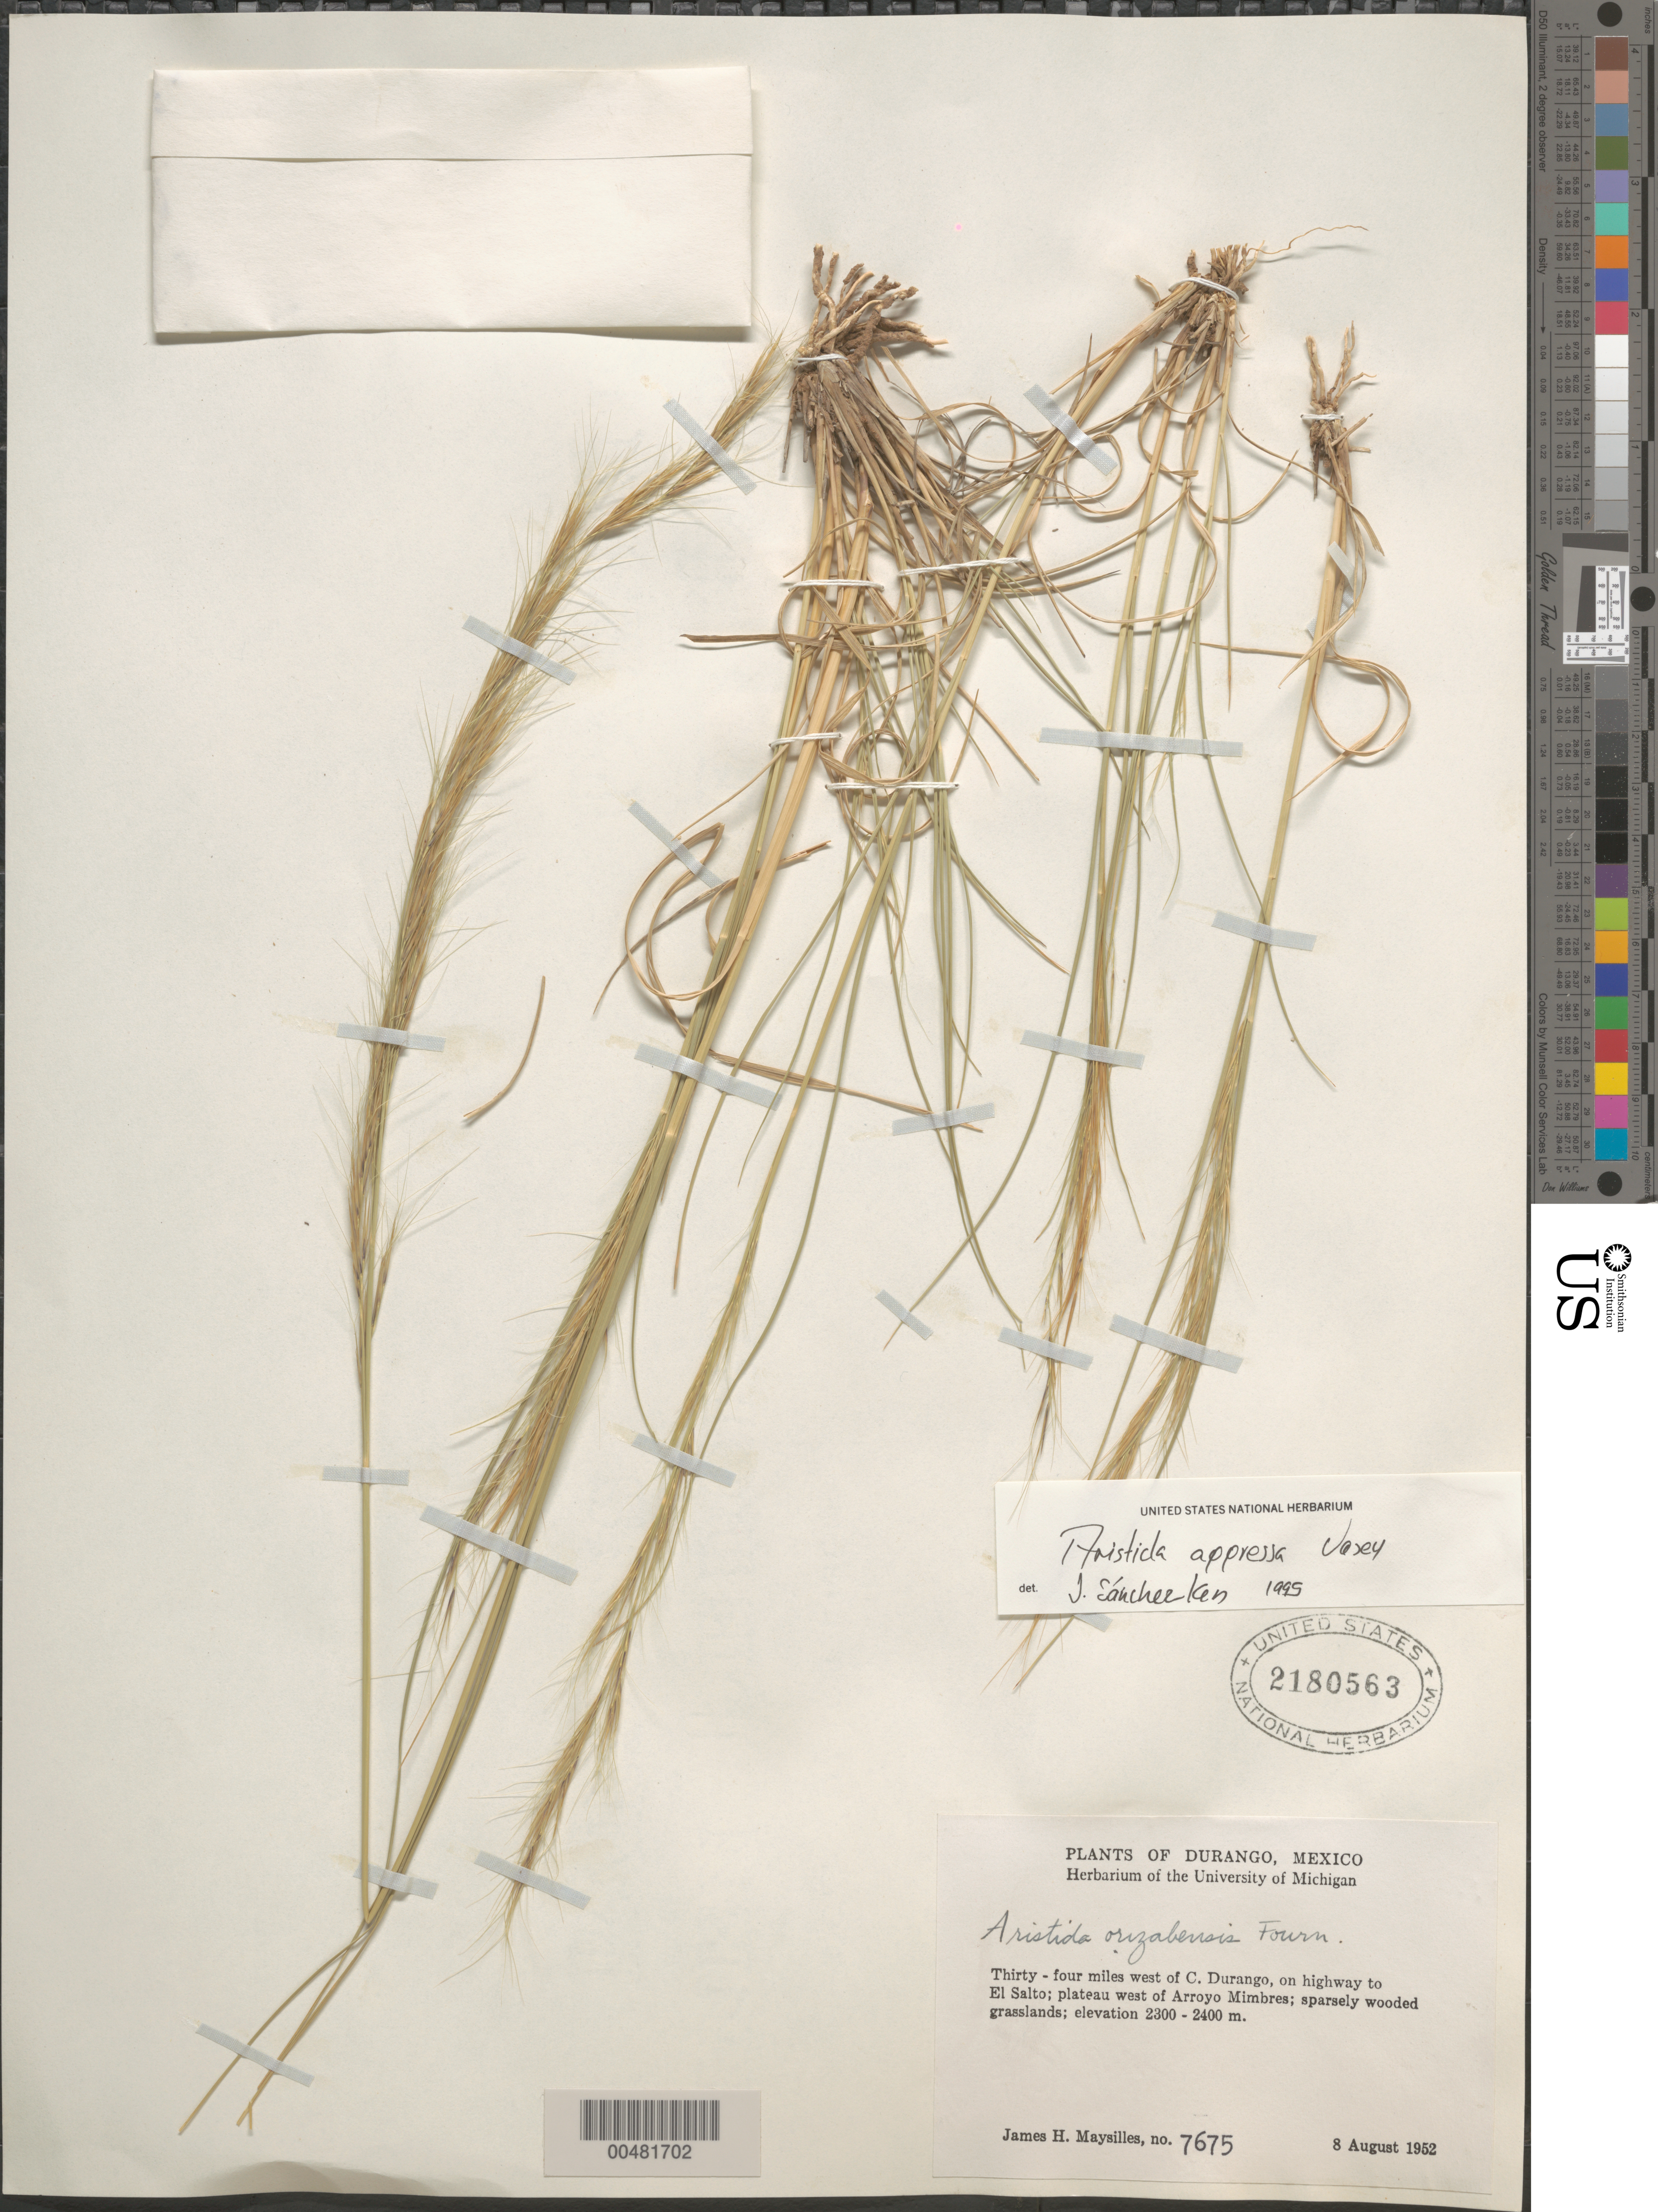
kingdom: Plantae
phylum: Tracheophyta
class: Liliopsida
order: Poales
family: Poaceae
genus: Aristida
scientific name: Aristida appressa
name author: Vasey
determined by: Sánchez-Ken, J. G.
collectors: J. Maysilles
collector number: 7675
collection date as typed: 8 Aug 1952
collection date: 1952-08-08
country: Mexico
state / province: Durango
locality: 34 mi W of C. Durango, on highway to El Salto, plateau W of Arroyo Mimbres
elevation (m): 2300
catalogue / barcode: US 2180563